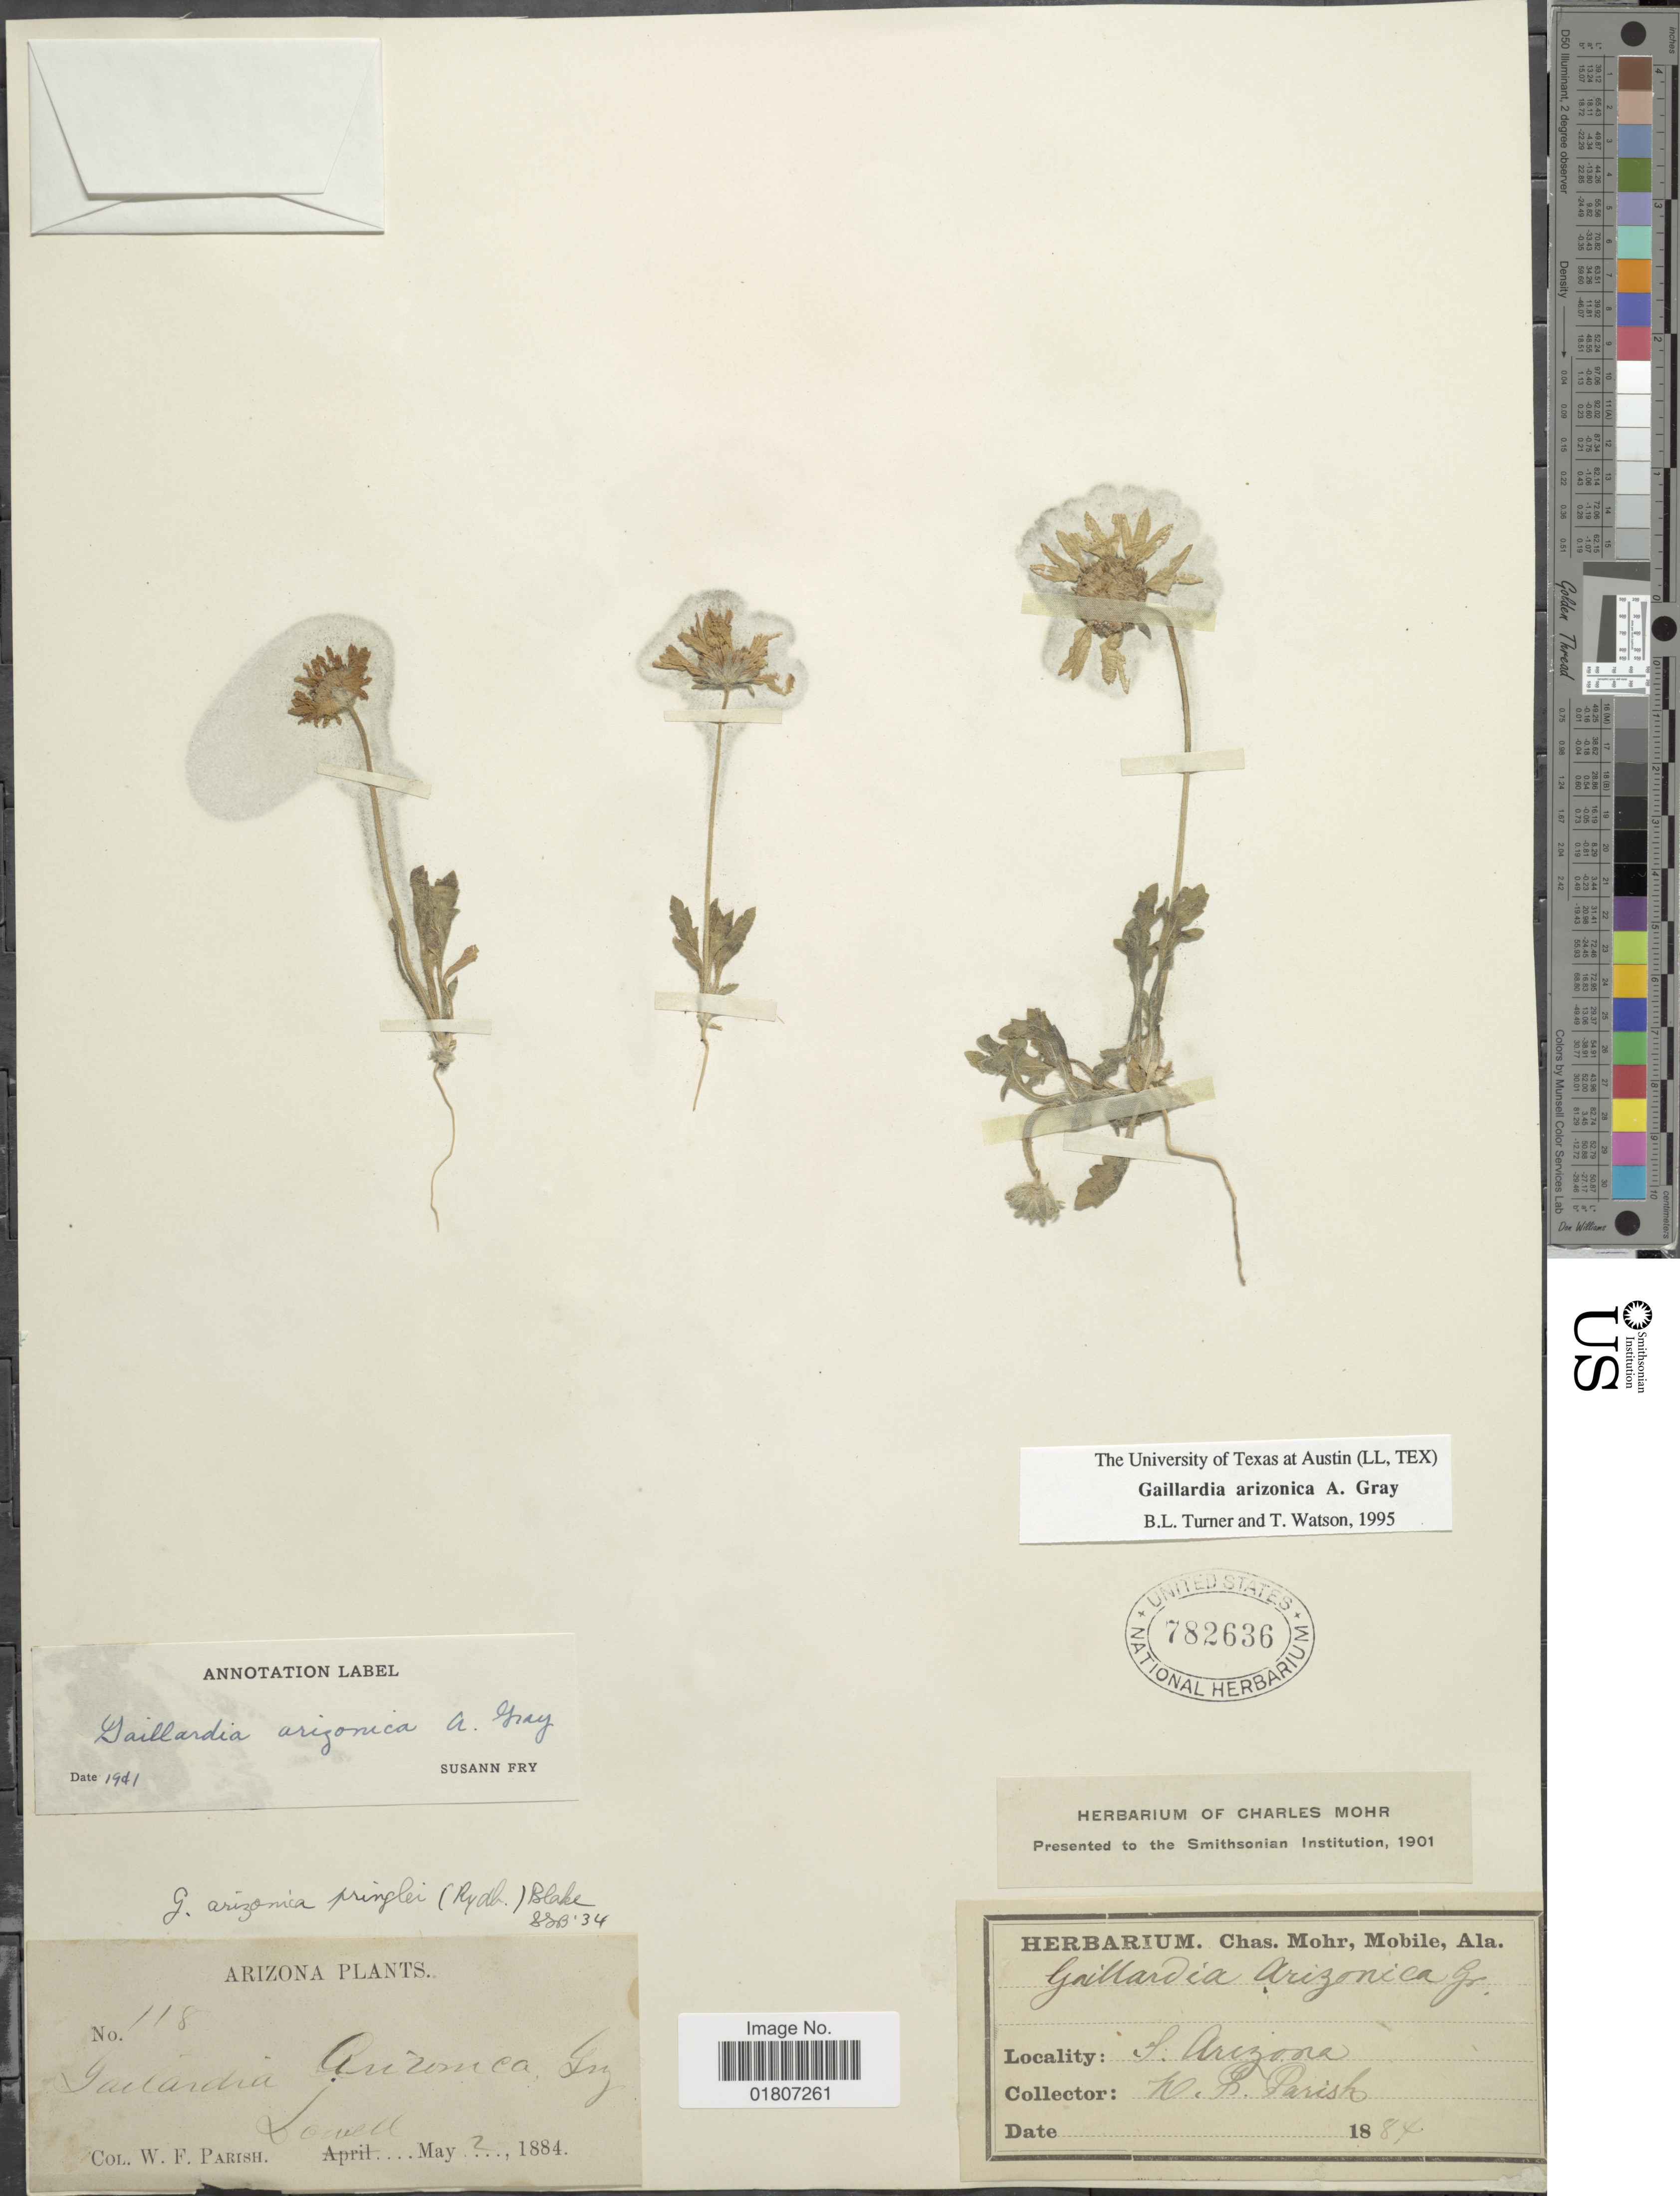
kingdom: Plantae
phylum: Tracheophyta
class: Magnoliopsida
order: Asterales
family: Asteraceae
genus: Gaillardia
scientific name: Gaillardia arizonica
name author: A. Gray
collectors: W. F. Parish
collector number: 118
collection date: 1884-05-02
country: United States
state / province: Arizona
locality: Lowell. S. Arizona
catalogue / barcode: US 782636